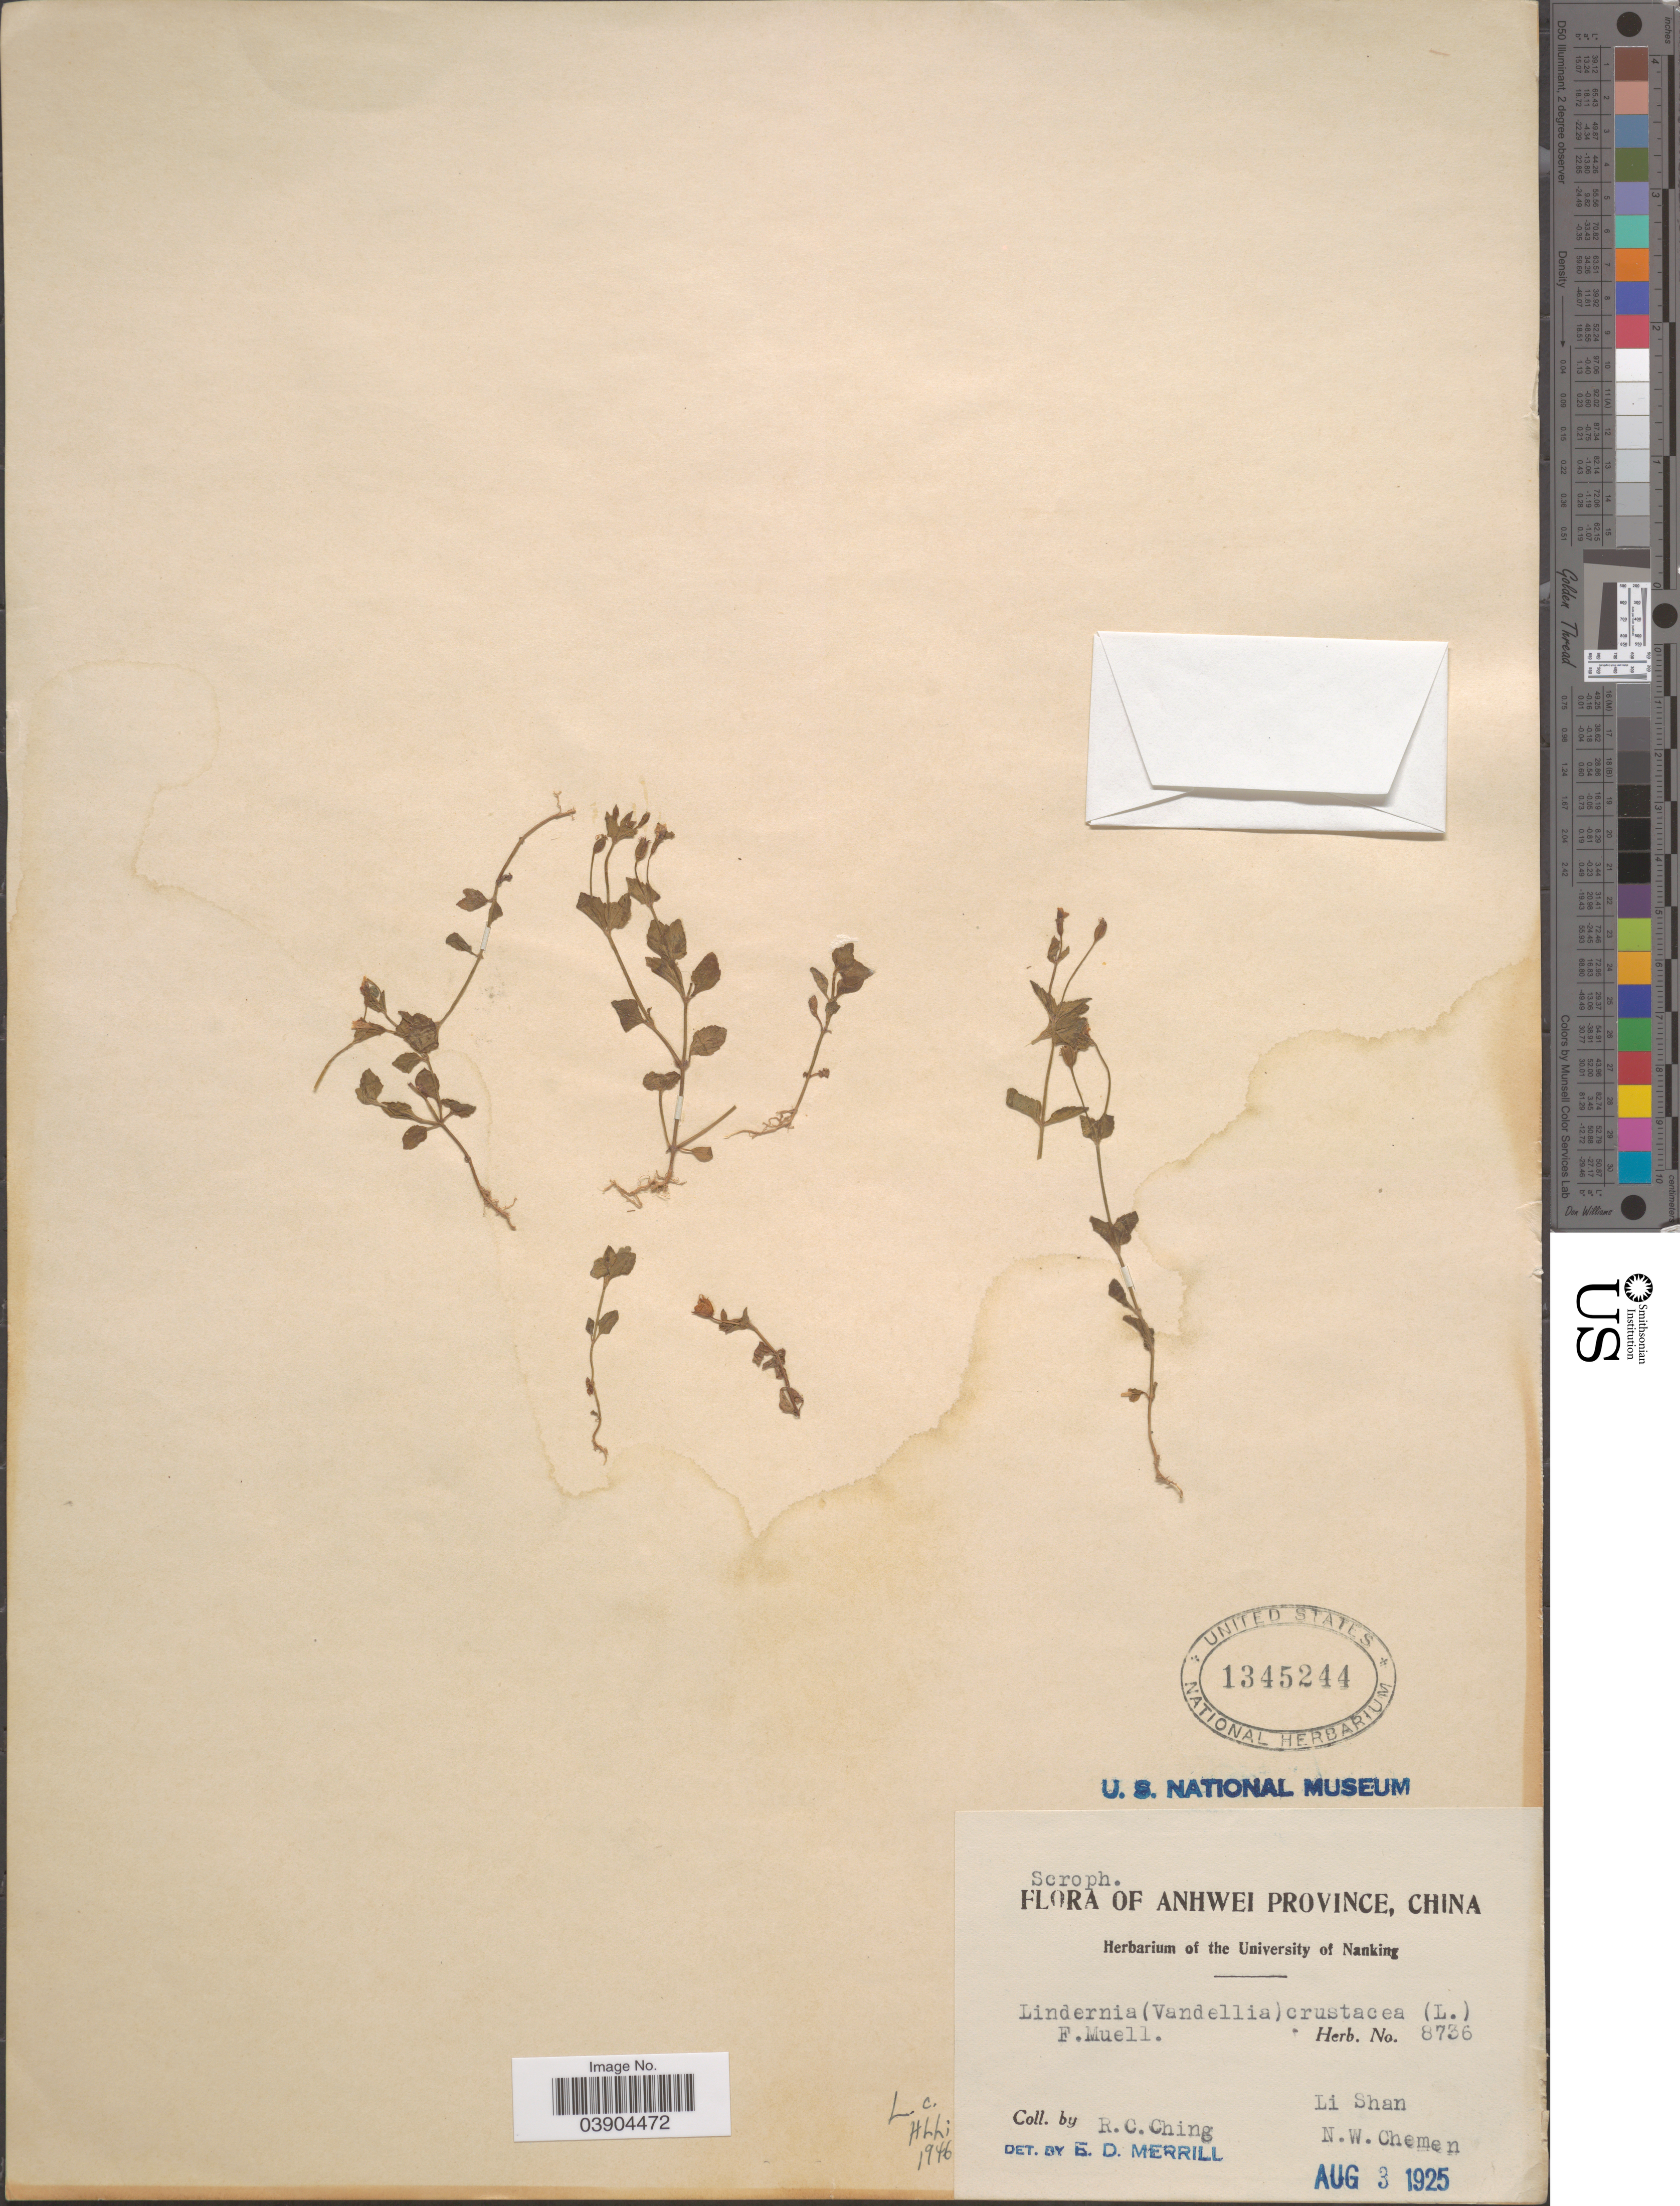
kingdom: Plantae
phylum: Tracheophyta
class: Magnoliopsida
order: Lamiales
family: Linderniaceae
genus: Lindernia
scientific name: Lindernia crustacea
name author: (L.) F. Muell.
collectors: R. C. Ching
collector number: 8736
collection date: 1925-08-03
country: China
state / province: Anhui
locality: Anhwei Province. Li Shan. N.W. Chemen.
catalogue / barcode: US 1345244